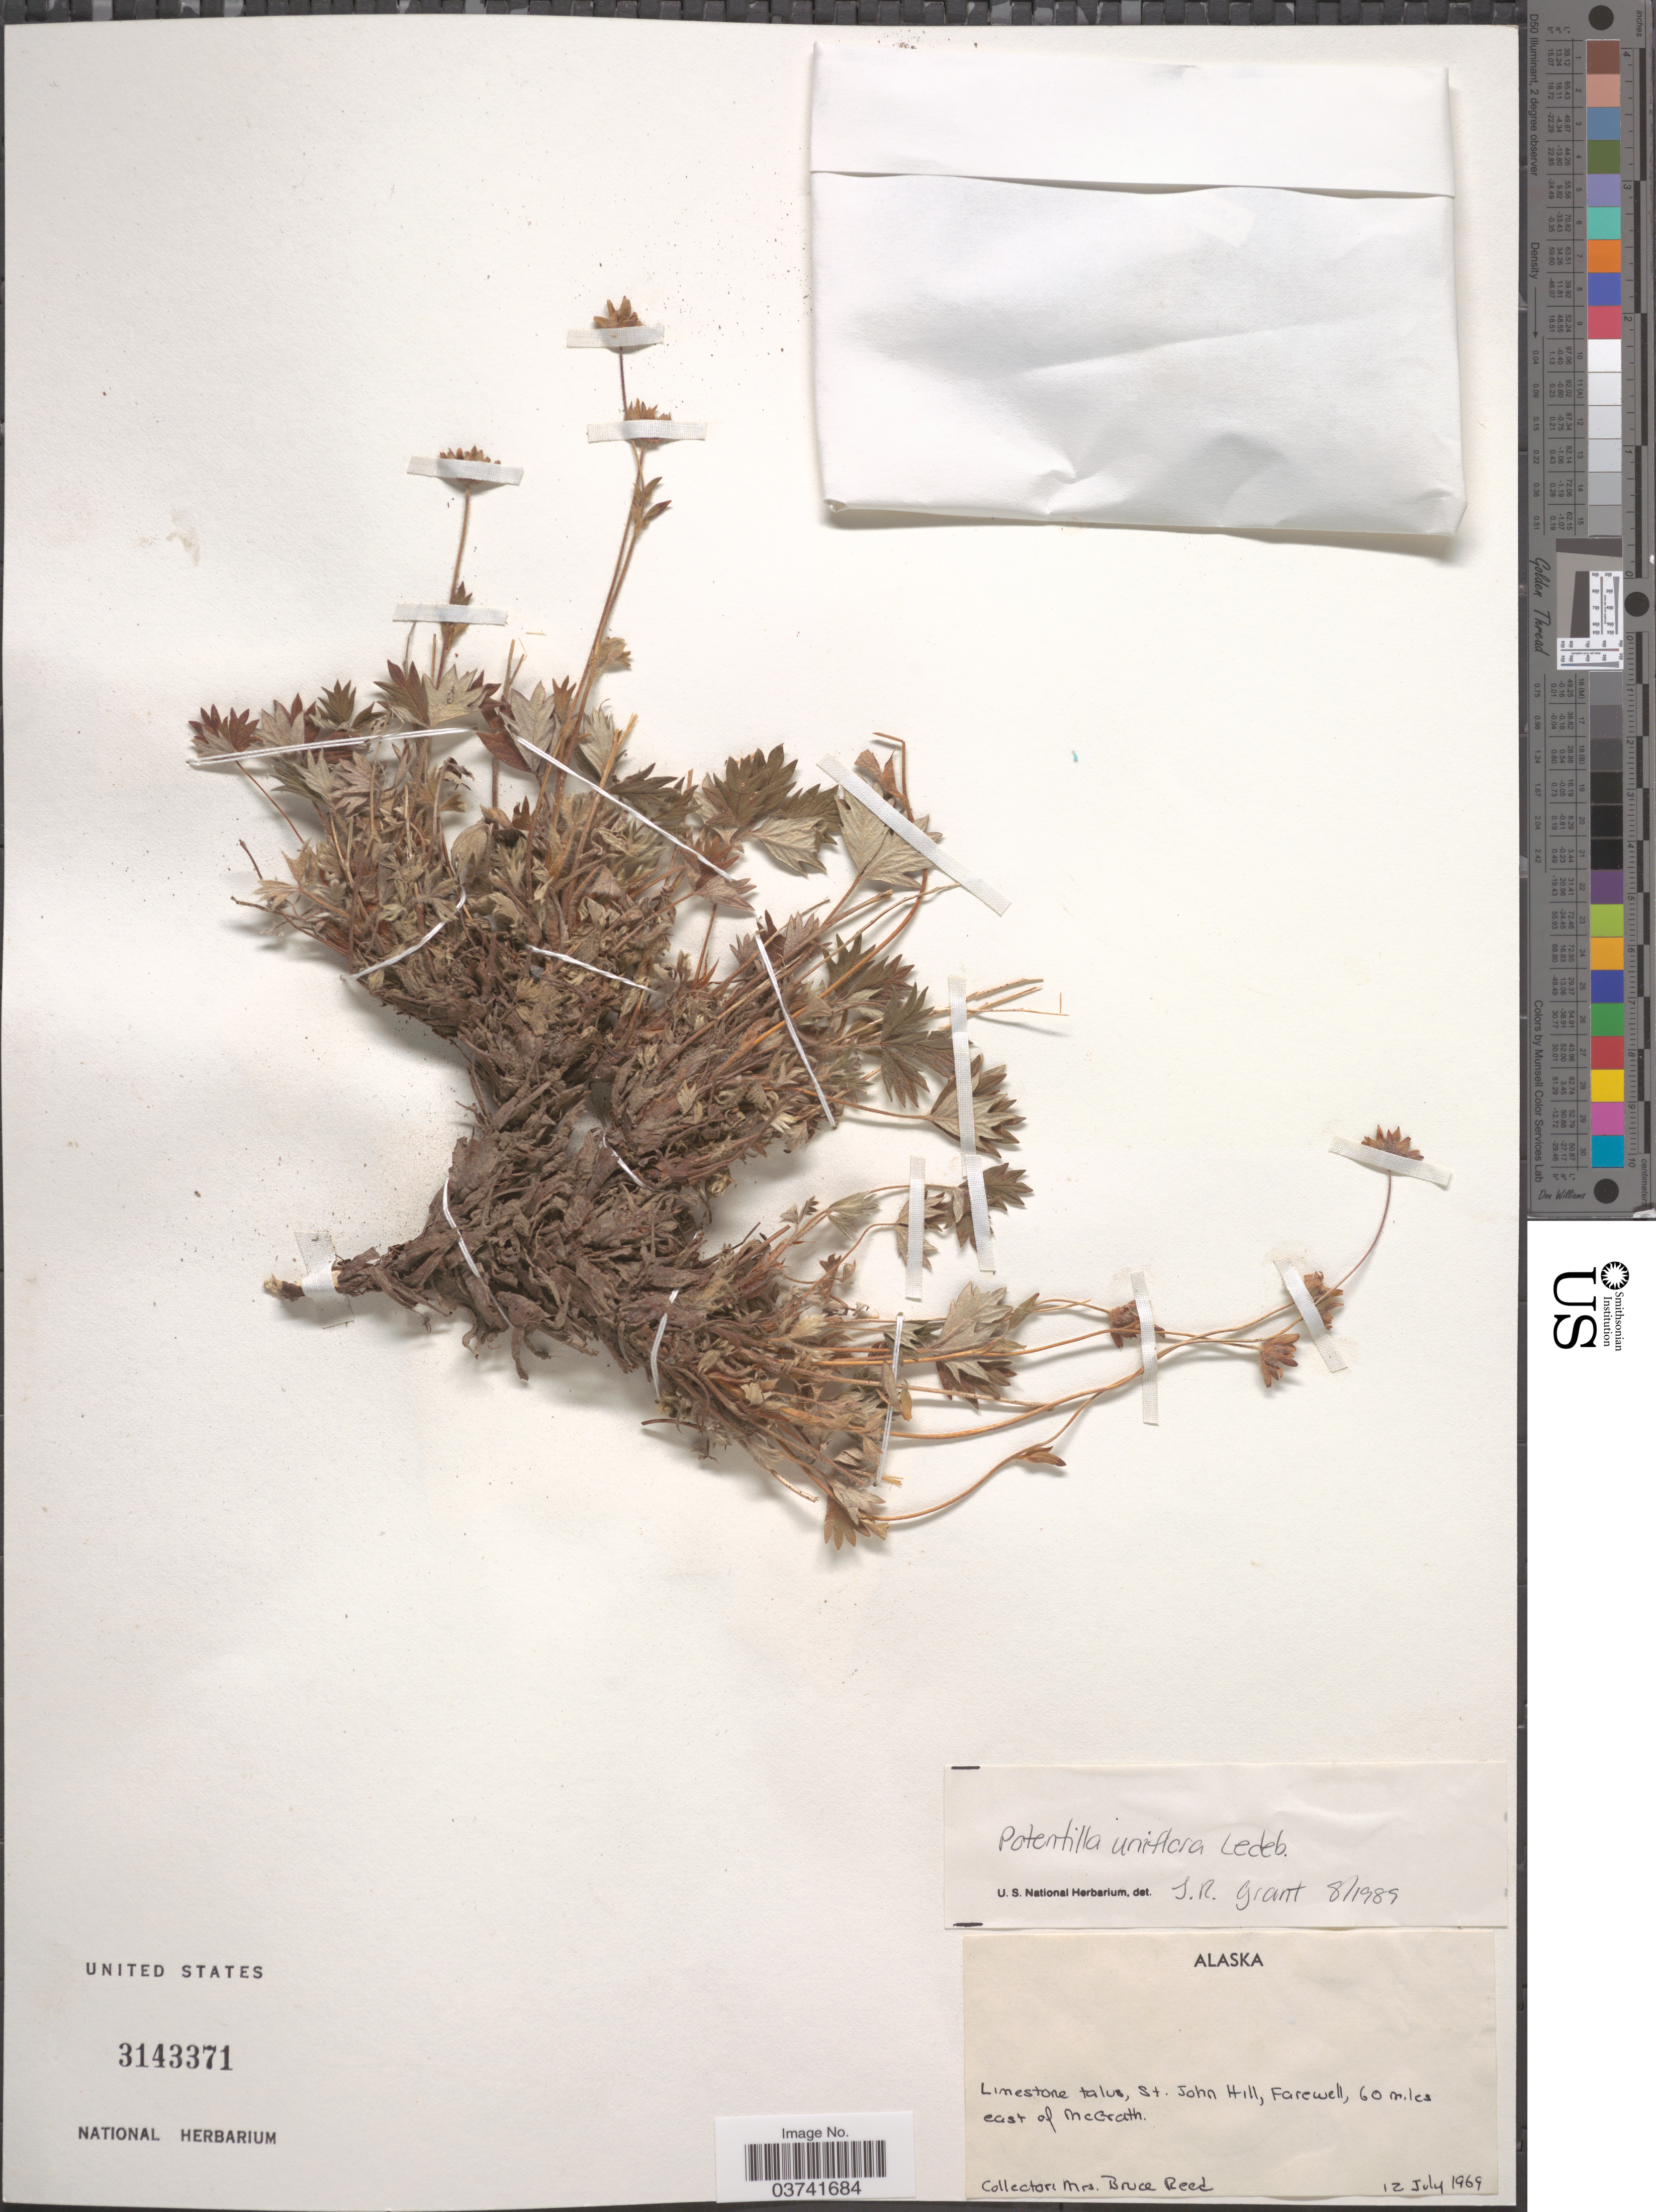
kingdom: Plantae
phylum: Tracheophyta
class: Magnoliopsida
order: Rosales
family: Rosaceae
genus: Potentilla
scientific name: Potentilla uniflora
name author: Ledeb.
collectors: B. Reed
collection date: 1969-07-12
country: United States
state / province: Alaska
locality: Limestone talus, St. John Hill, Farewell, 60 miles east of McGrath.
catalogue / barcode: US 3143371